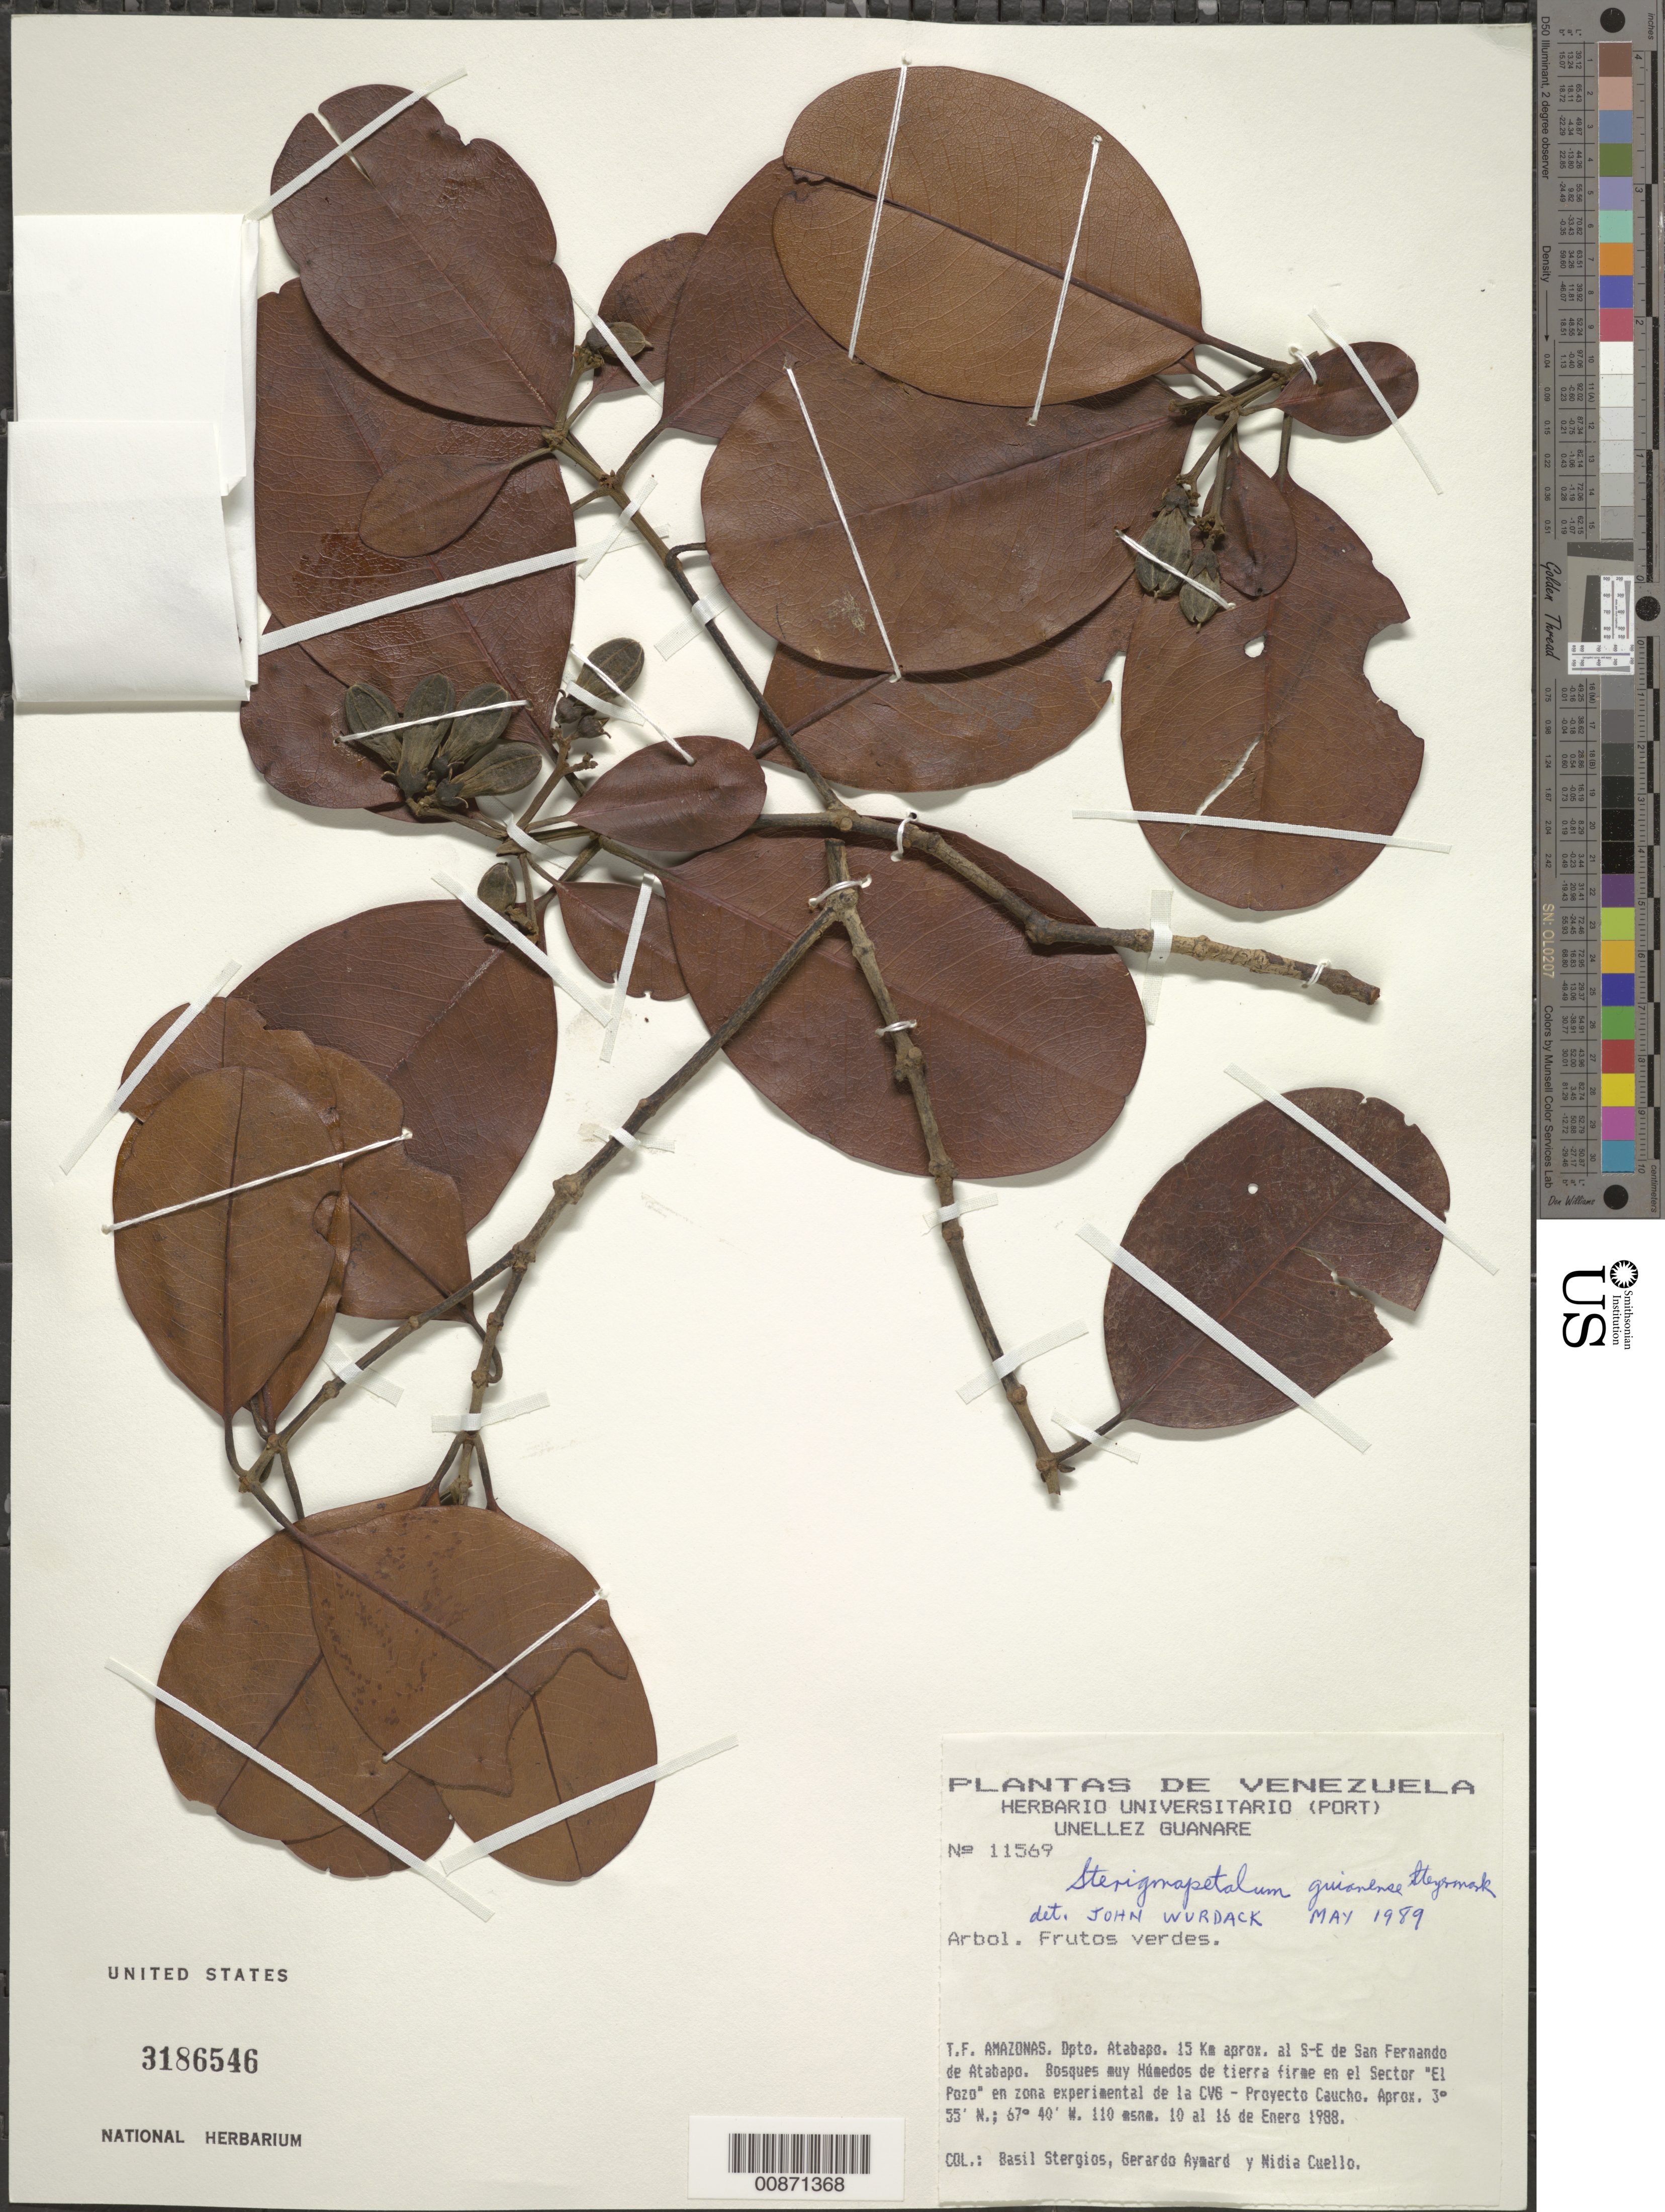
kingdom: Plantae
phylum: Tracheophyta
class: Magnoliopsida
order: Malpighiales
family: Rhizophoraceae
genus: Sterigmapetalum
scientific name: Sterigmapetalum guianense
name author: Steyerm.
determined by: Wurdack, John J., (US), US (UNITED STATES)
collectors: B. G. Stergios, G. A. Aymard & N. L. Cuello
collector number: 11569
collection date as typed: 10-Jan-88 to 16-Jan-88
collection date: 1988-01-10/1988-01-16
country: Venezuela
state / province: Amazonas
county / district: Atabapo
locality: San Fernando de Atabapo, 15 km al SE, en el sector "El Pozo"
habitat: Bosques muy humedos de tierra firme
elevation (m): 110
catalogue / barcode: US 3186546